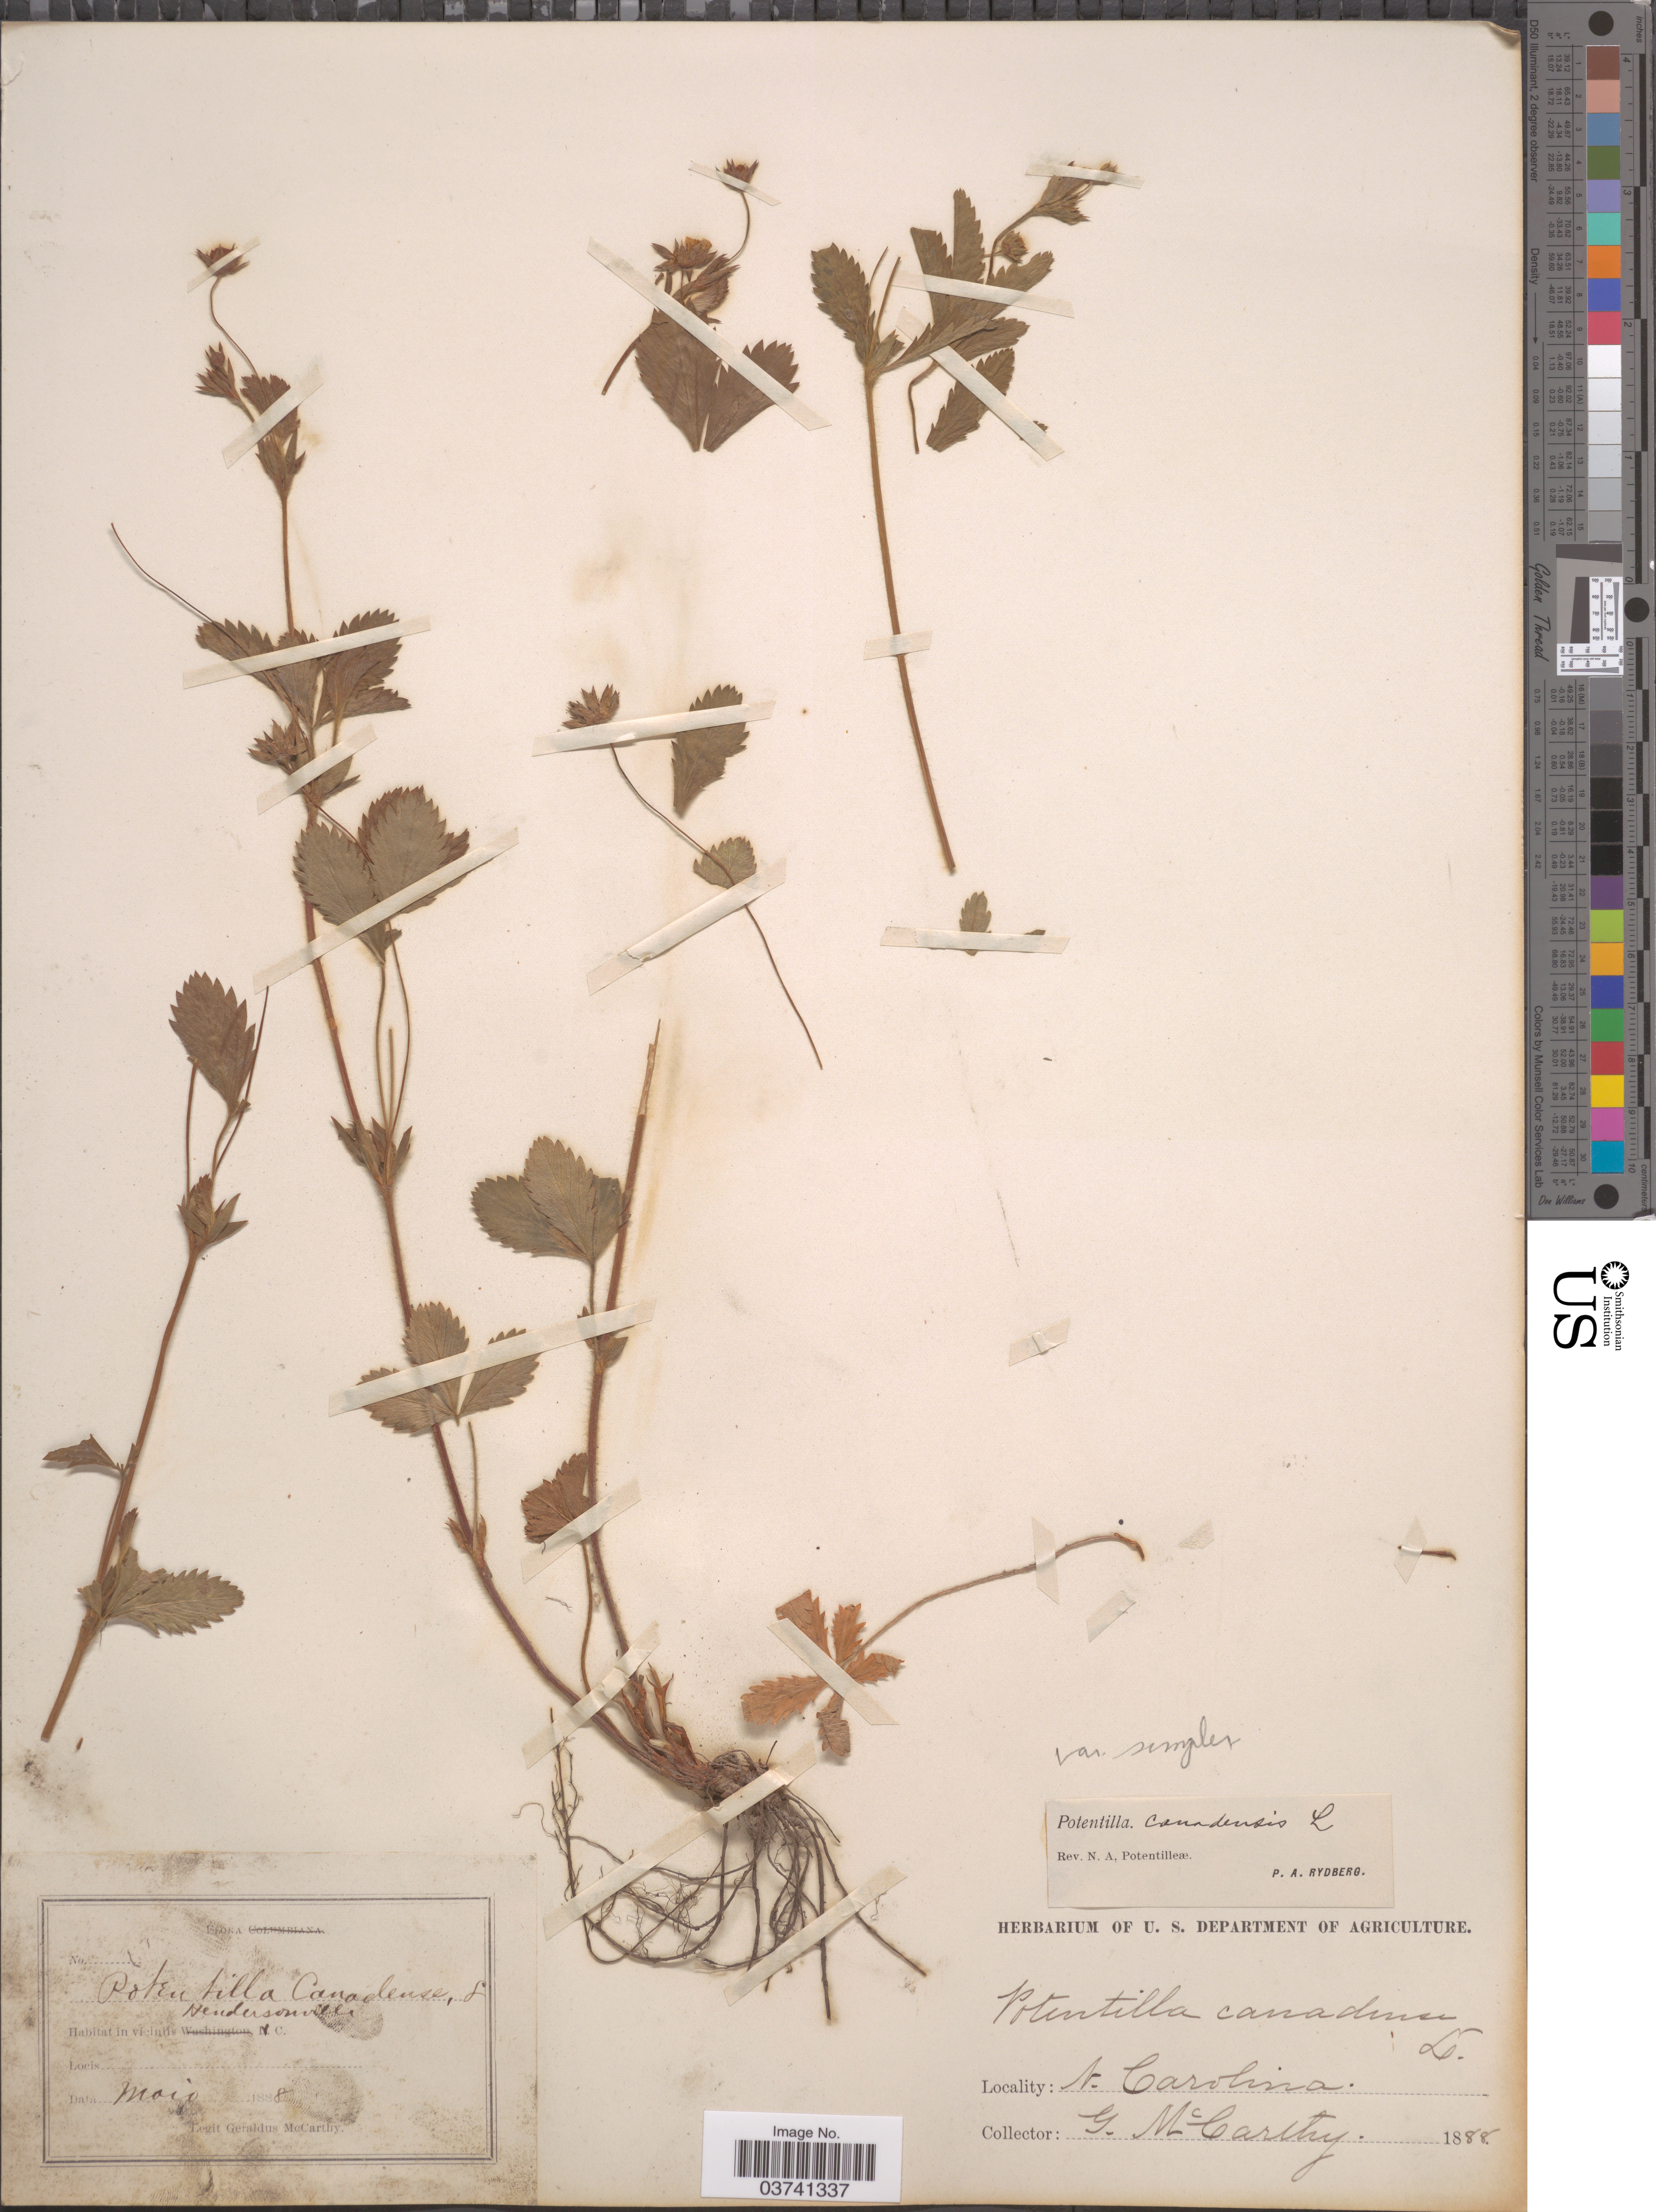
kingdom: Plantae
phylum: Tracheophyta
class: Magnoliopsida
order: Rosales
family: Rosaceae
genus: Potentilla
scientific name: Potentilla simplex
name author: Michx.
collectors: M. McCarthy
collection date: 1888-05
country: United States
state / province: North Carolina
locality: In vicinity Hendersonville.